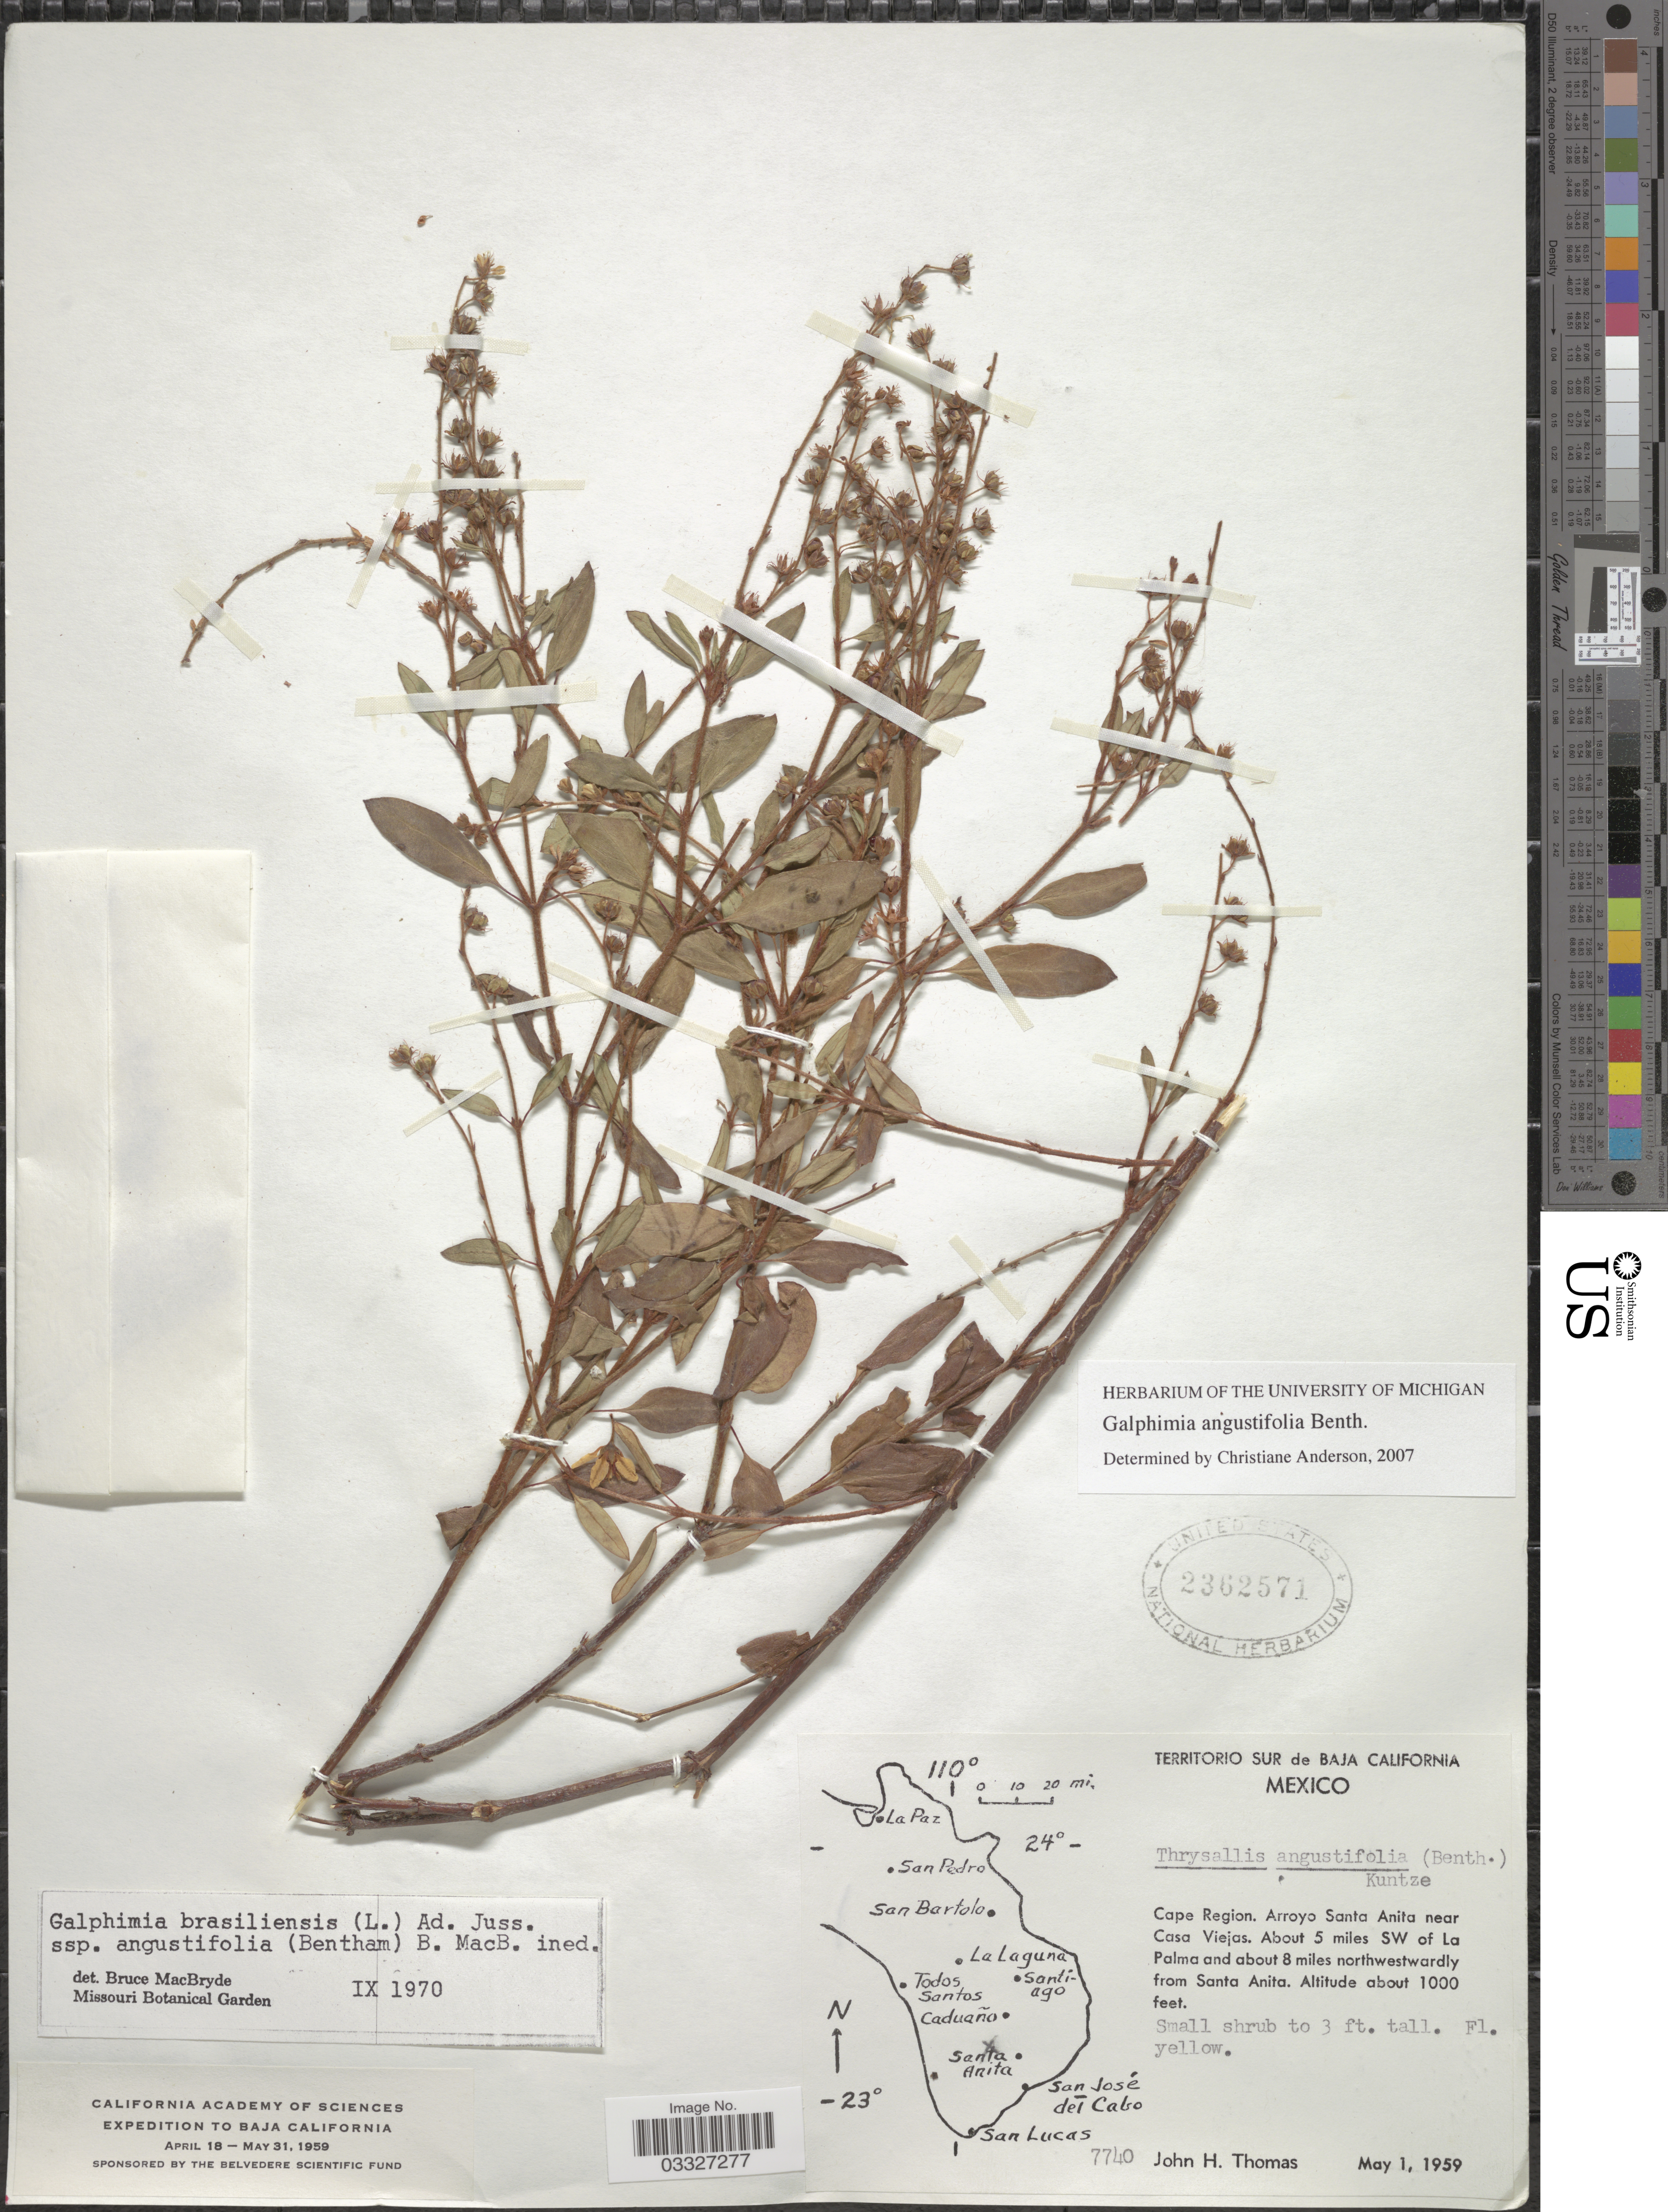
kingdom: Plantae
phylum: Tracheophyta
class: Magnoliopsida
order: Malpighiales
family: Malpighiaceae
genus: Galphimia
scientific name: Galphimia angustifolia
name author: Benth.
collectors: J. H. Thomas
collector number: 7740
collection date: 1959-05-01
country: Mexico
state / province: Baja California Sur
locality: Territorio Sur de Baja California. Cape Region. Arroyo Santa Anita near Casa Viejas. About 5 miles SW of La Palma and about 8 miles northwestwardly from Santa Anita.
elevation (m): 305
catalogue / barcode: US 2362571